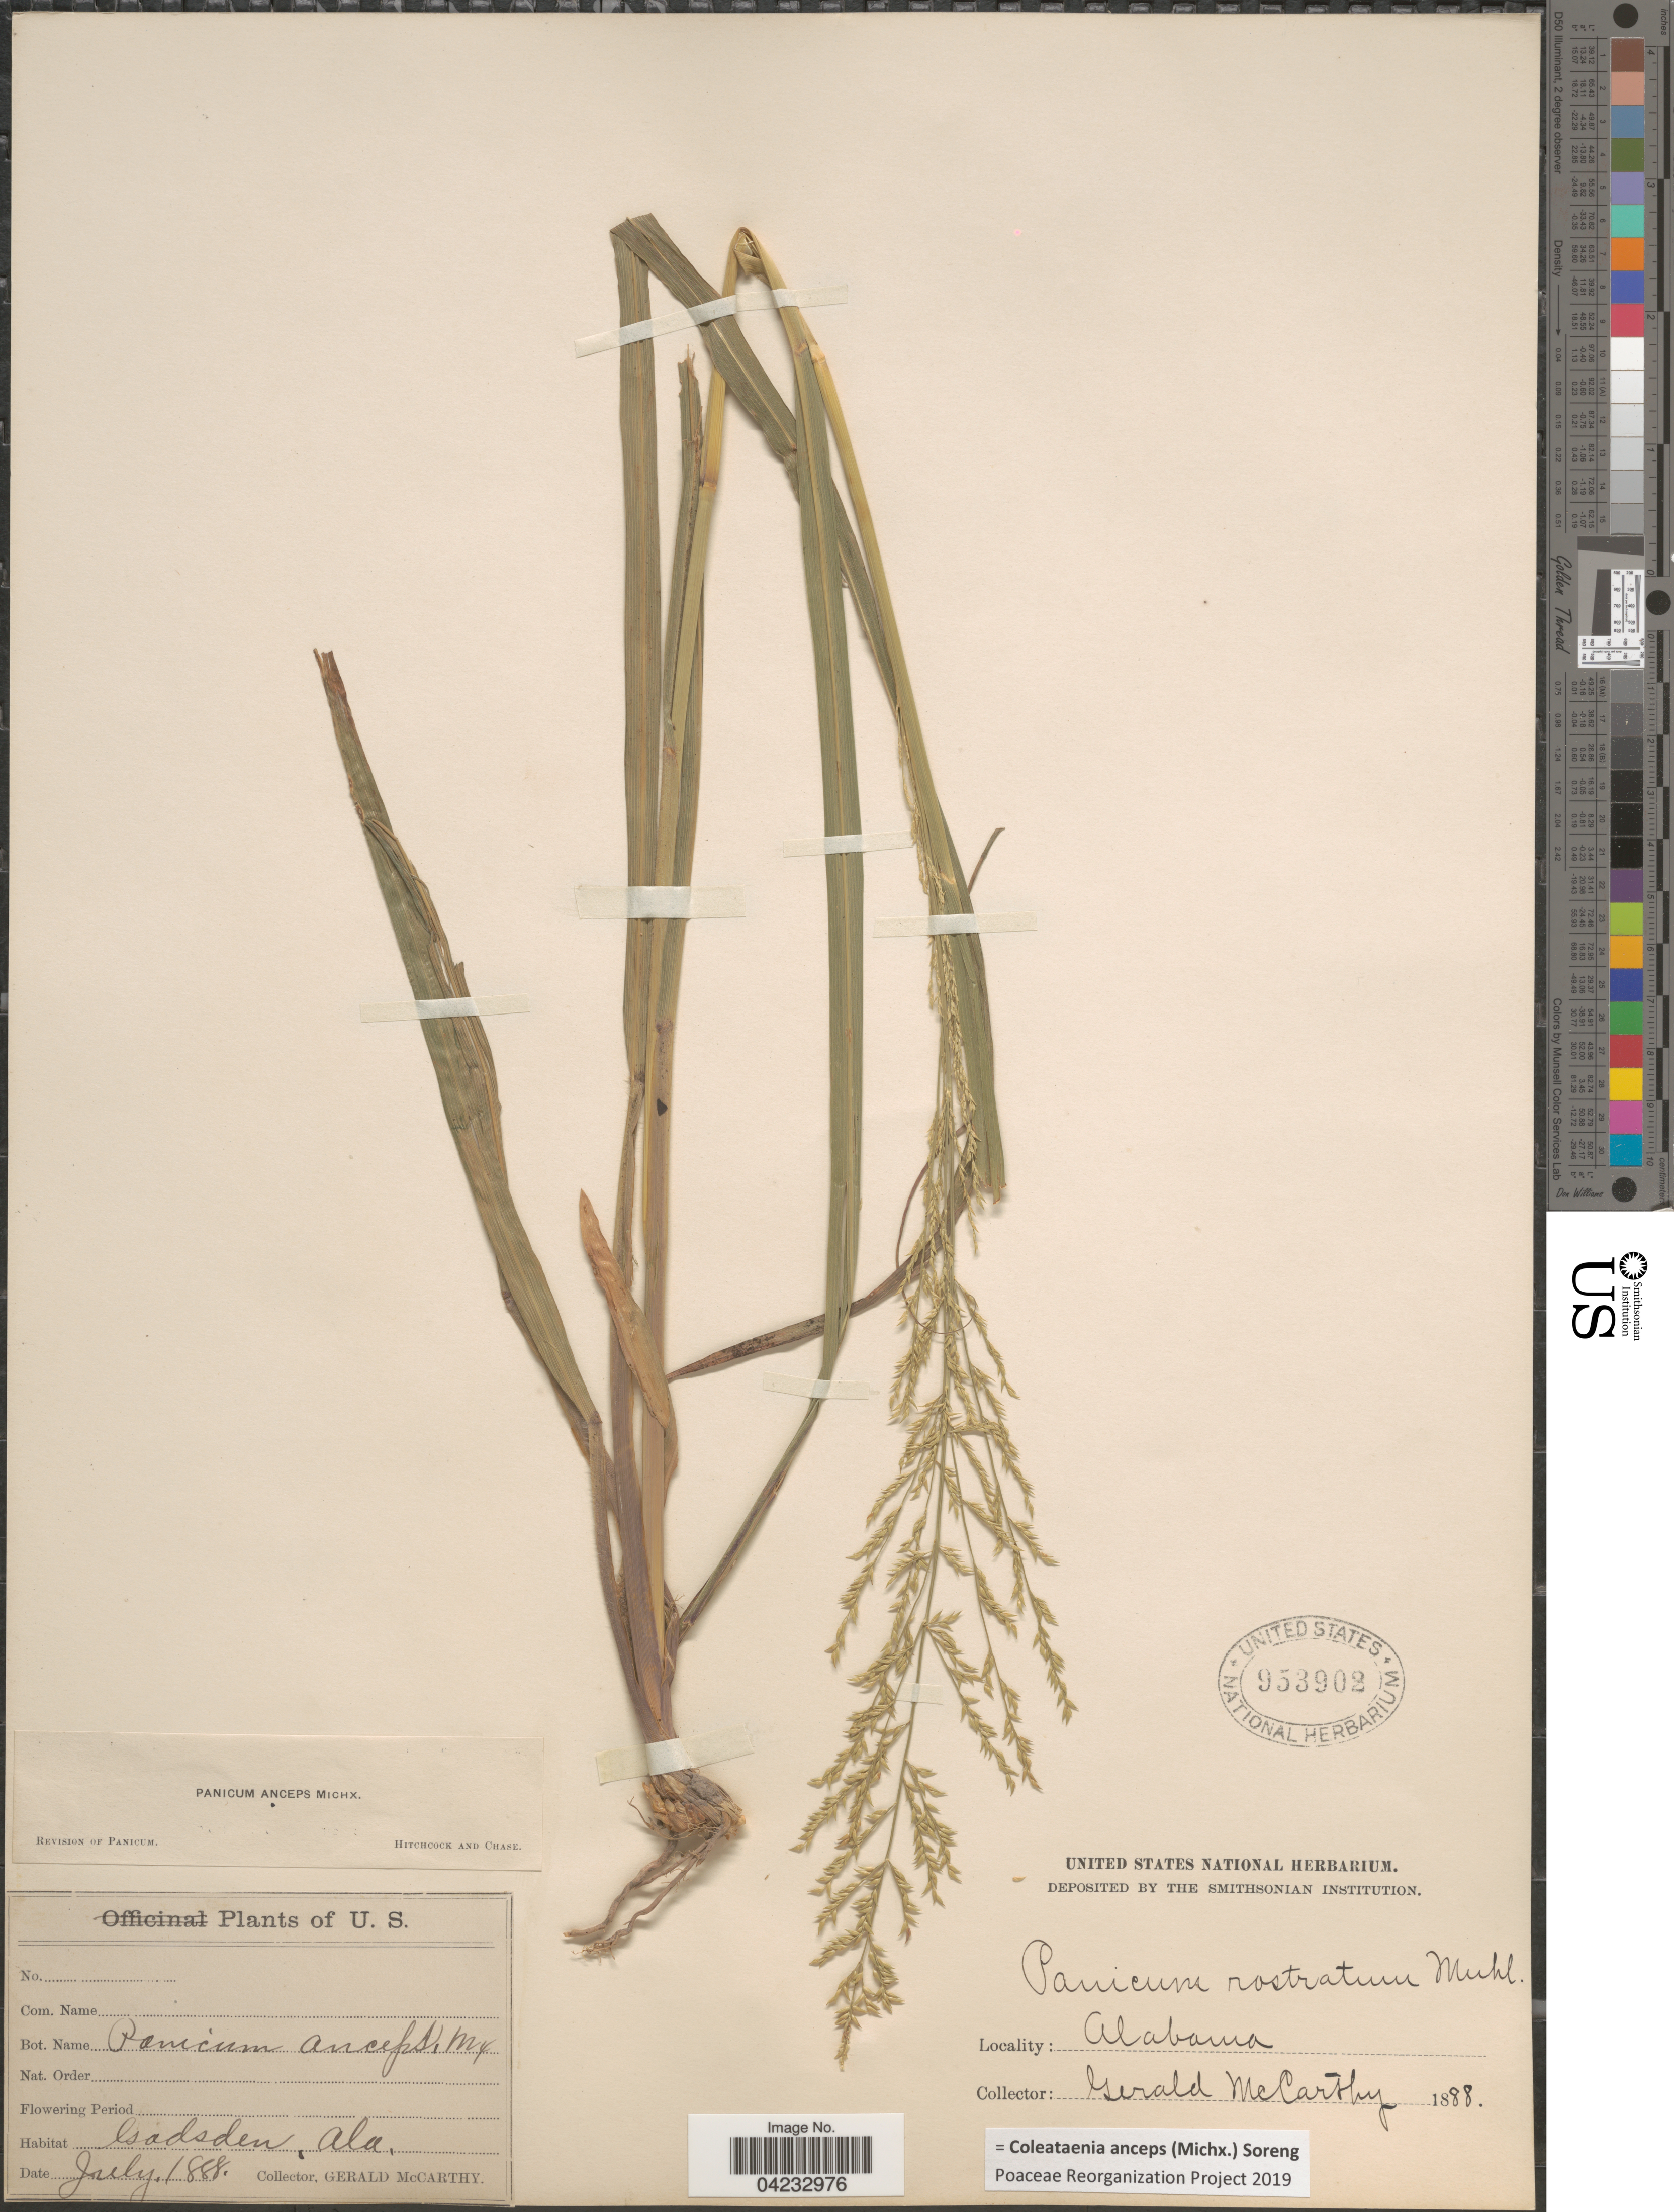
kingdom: Plantae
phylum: Tracheophyta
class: Liliopsida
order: Poales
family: Poaceae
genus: Coleataenia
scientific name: Coleataenia anceps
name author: (Michx.) Soreng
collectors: G. McCarthy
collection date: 1888-07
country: United States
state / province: Alabama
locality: Gadsden.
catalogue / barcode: US 953902